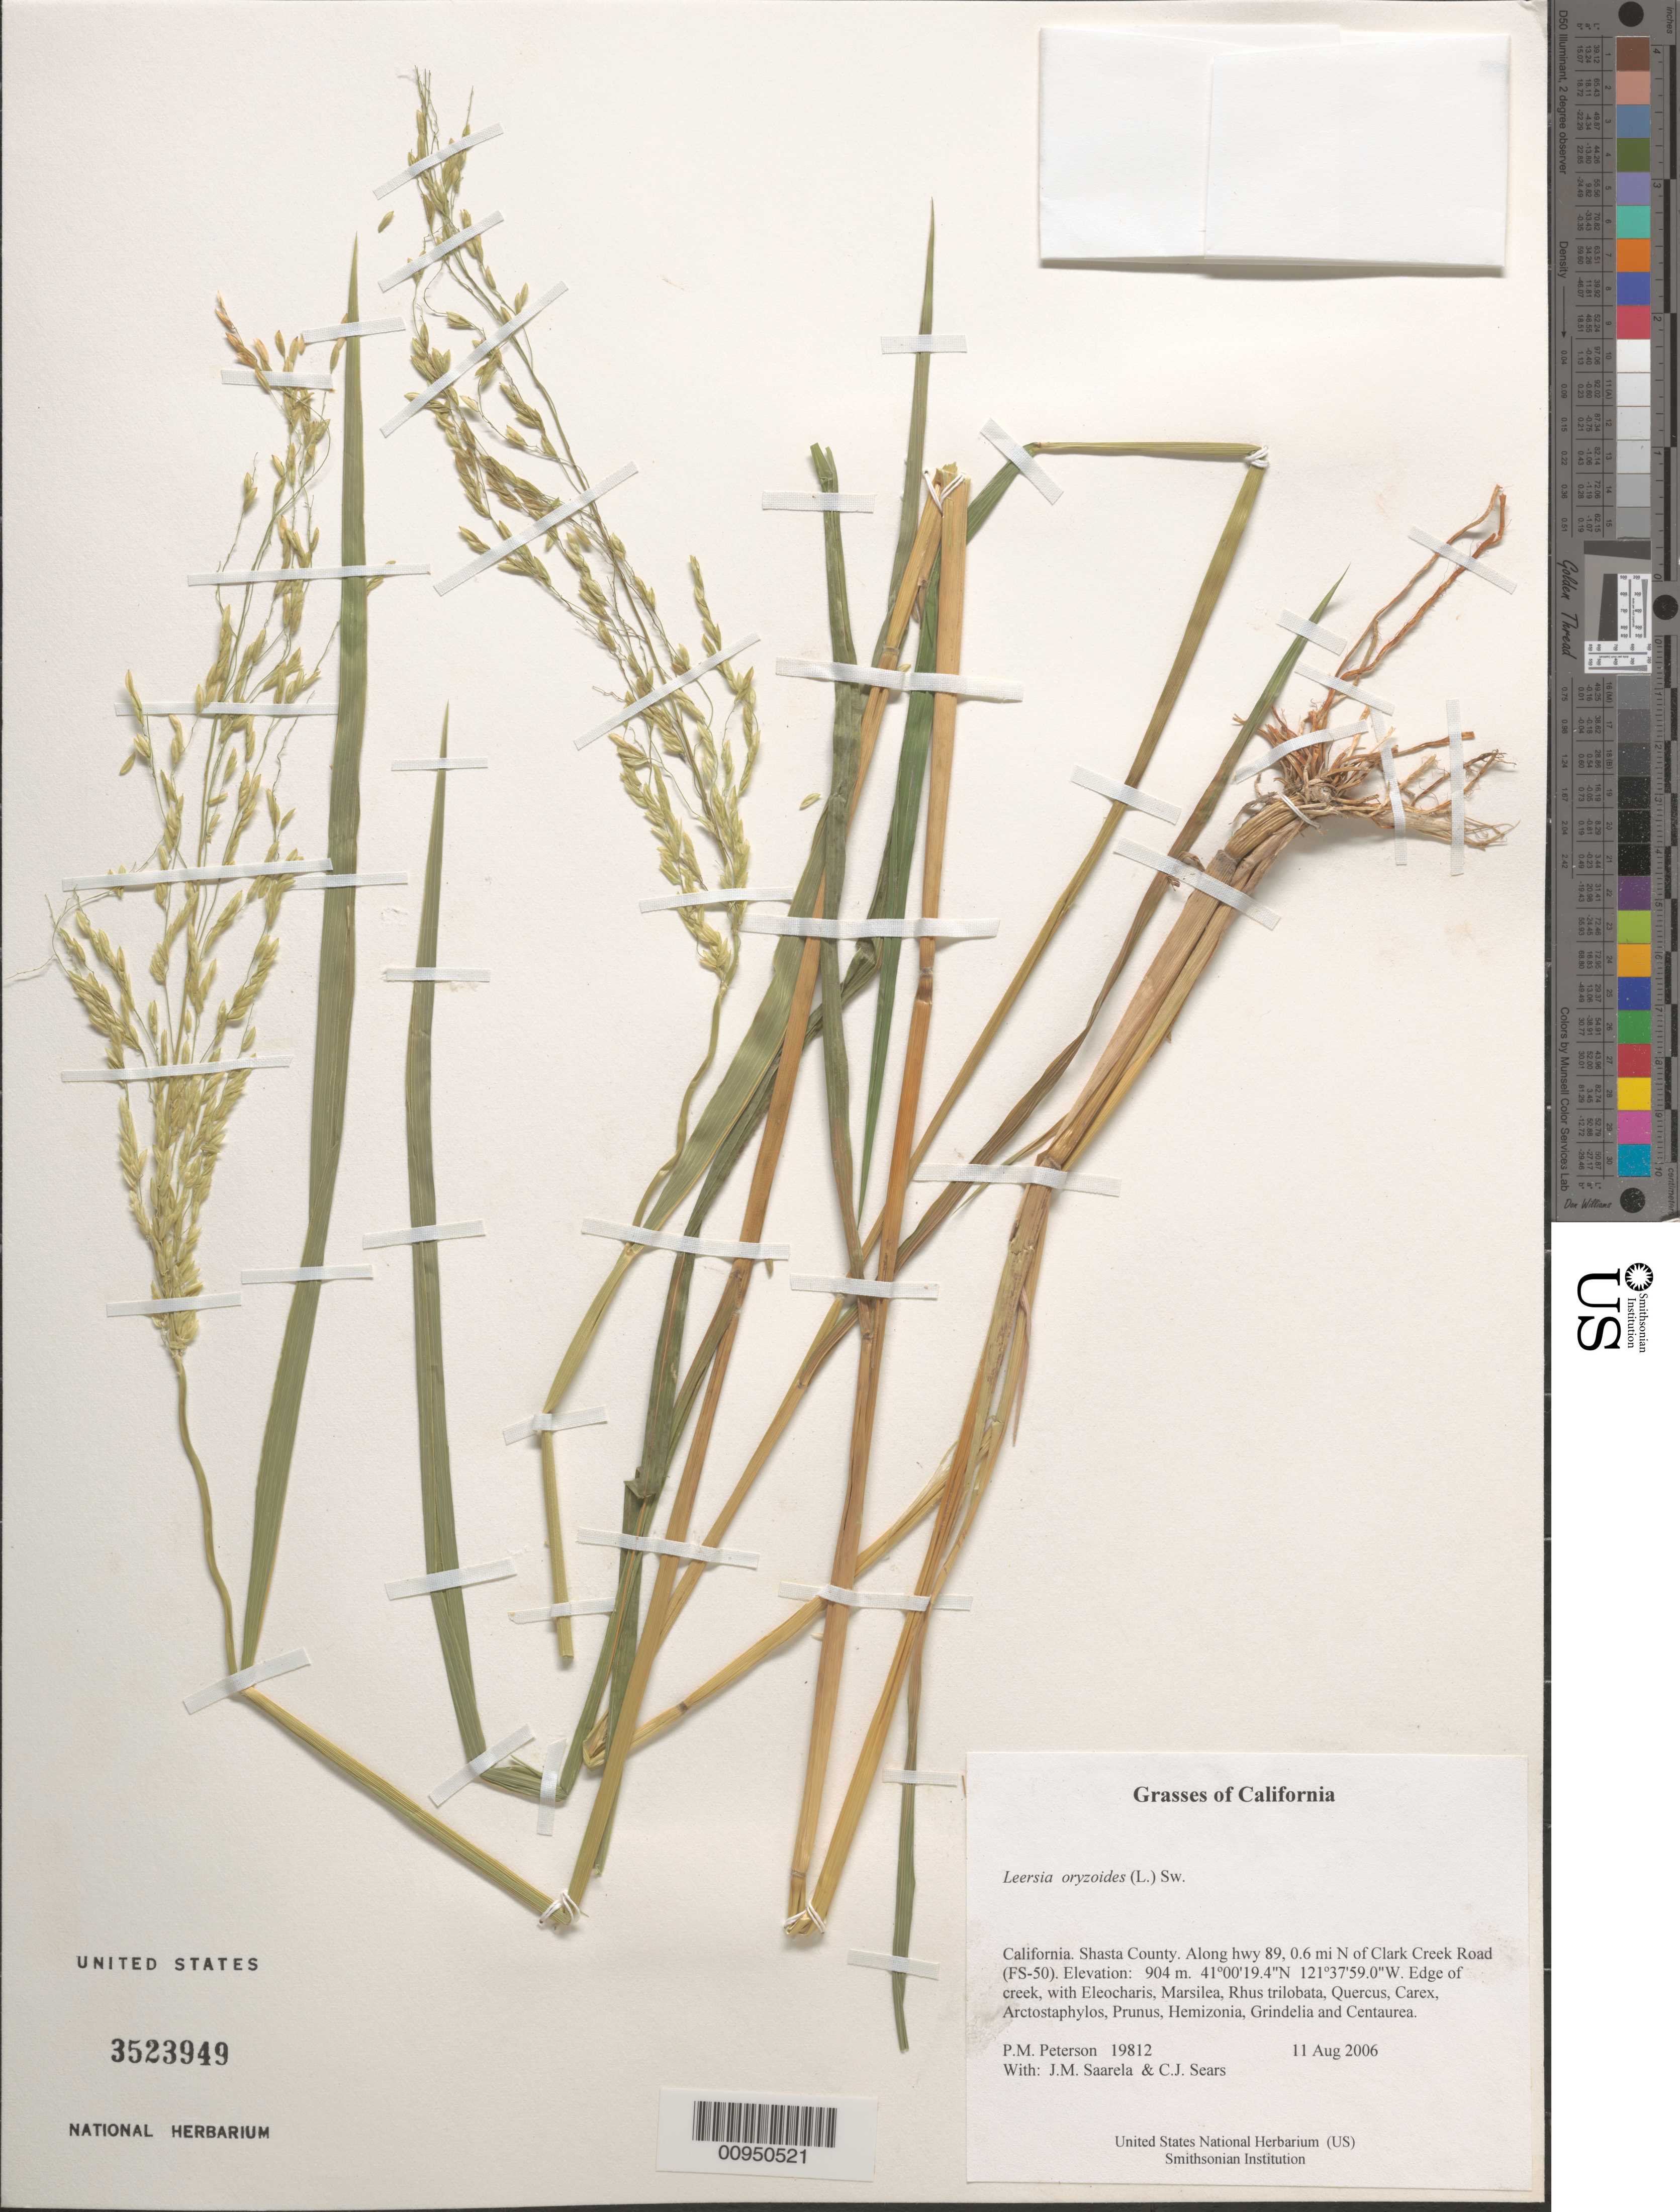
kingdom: Plantae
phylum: Tracheophyta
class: Liliopsida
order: Poales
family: Poaceae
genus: Leersia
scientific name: Leersia oryzoides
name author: (L.) Sw.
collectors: P. M. Peterson, J. Saarela & C. Sears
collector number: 19812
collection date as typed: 11 Aug 2006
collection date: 2006-08-11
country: United States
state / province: California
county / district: Shasta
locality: Along hwy 89, 0.6 mi N of Clark Creek Road (FS-50).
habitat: Edge of creek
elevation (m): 904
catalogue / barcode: US 3523949